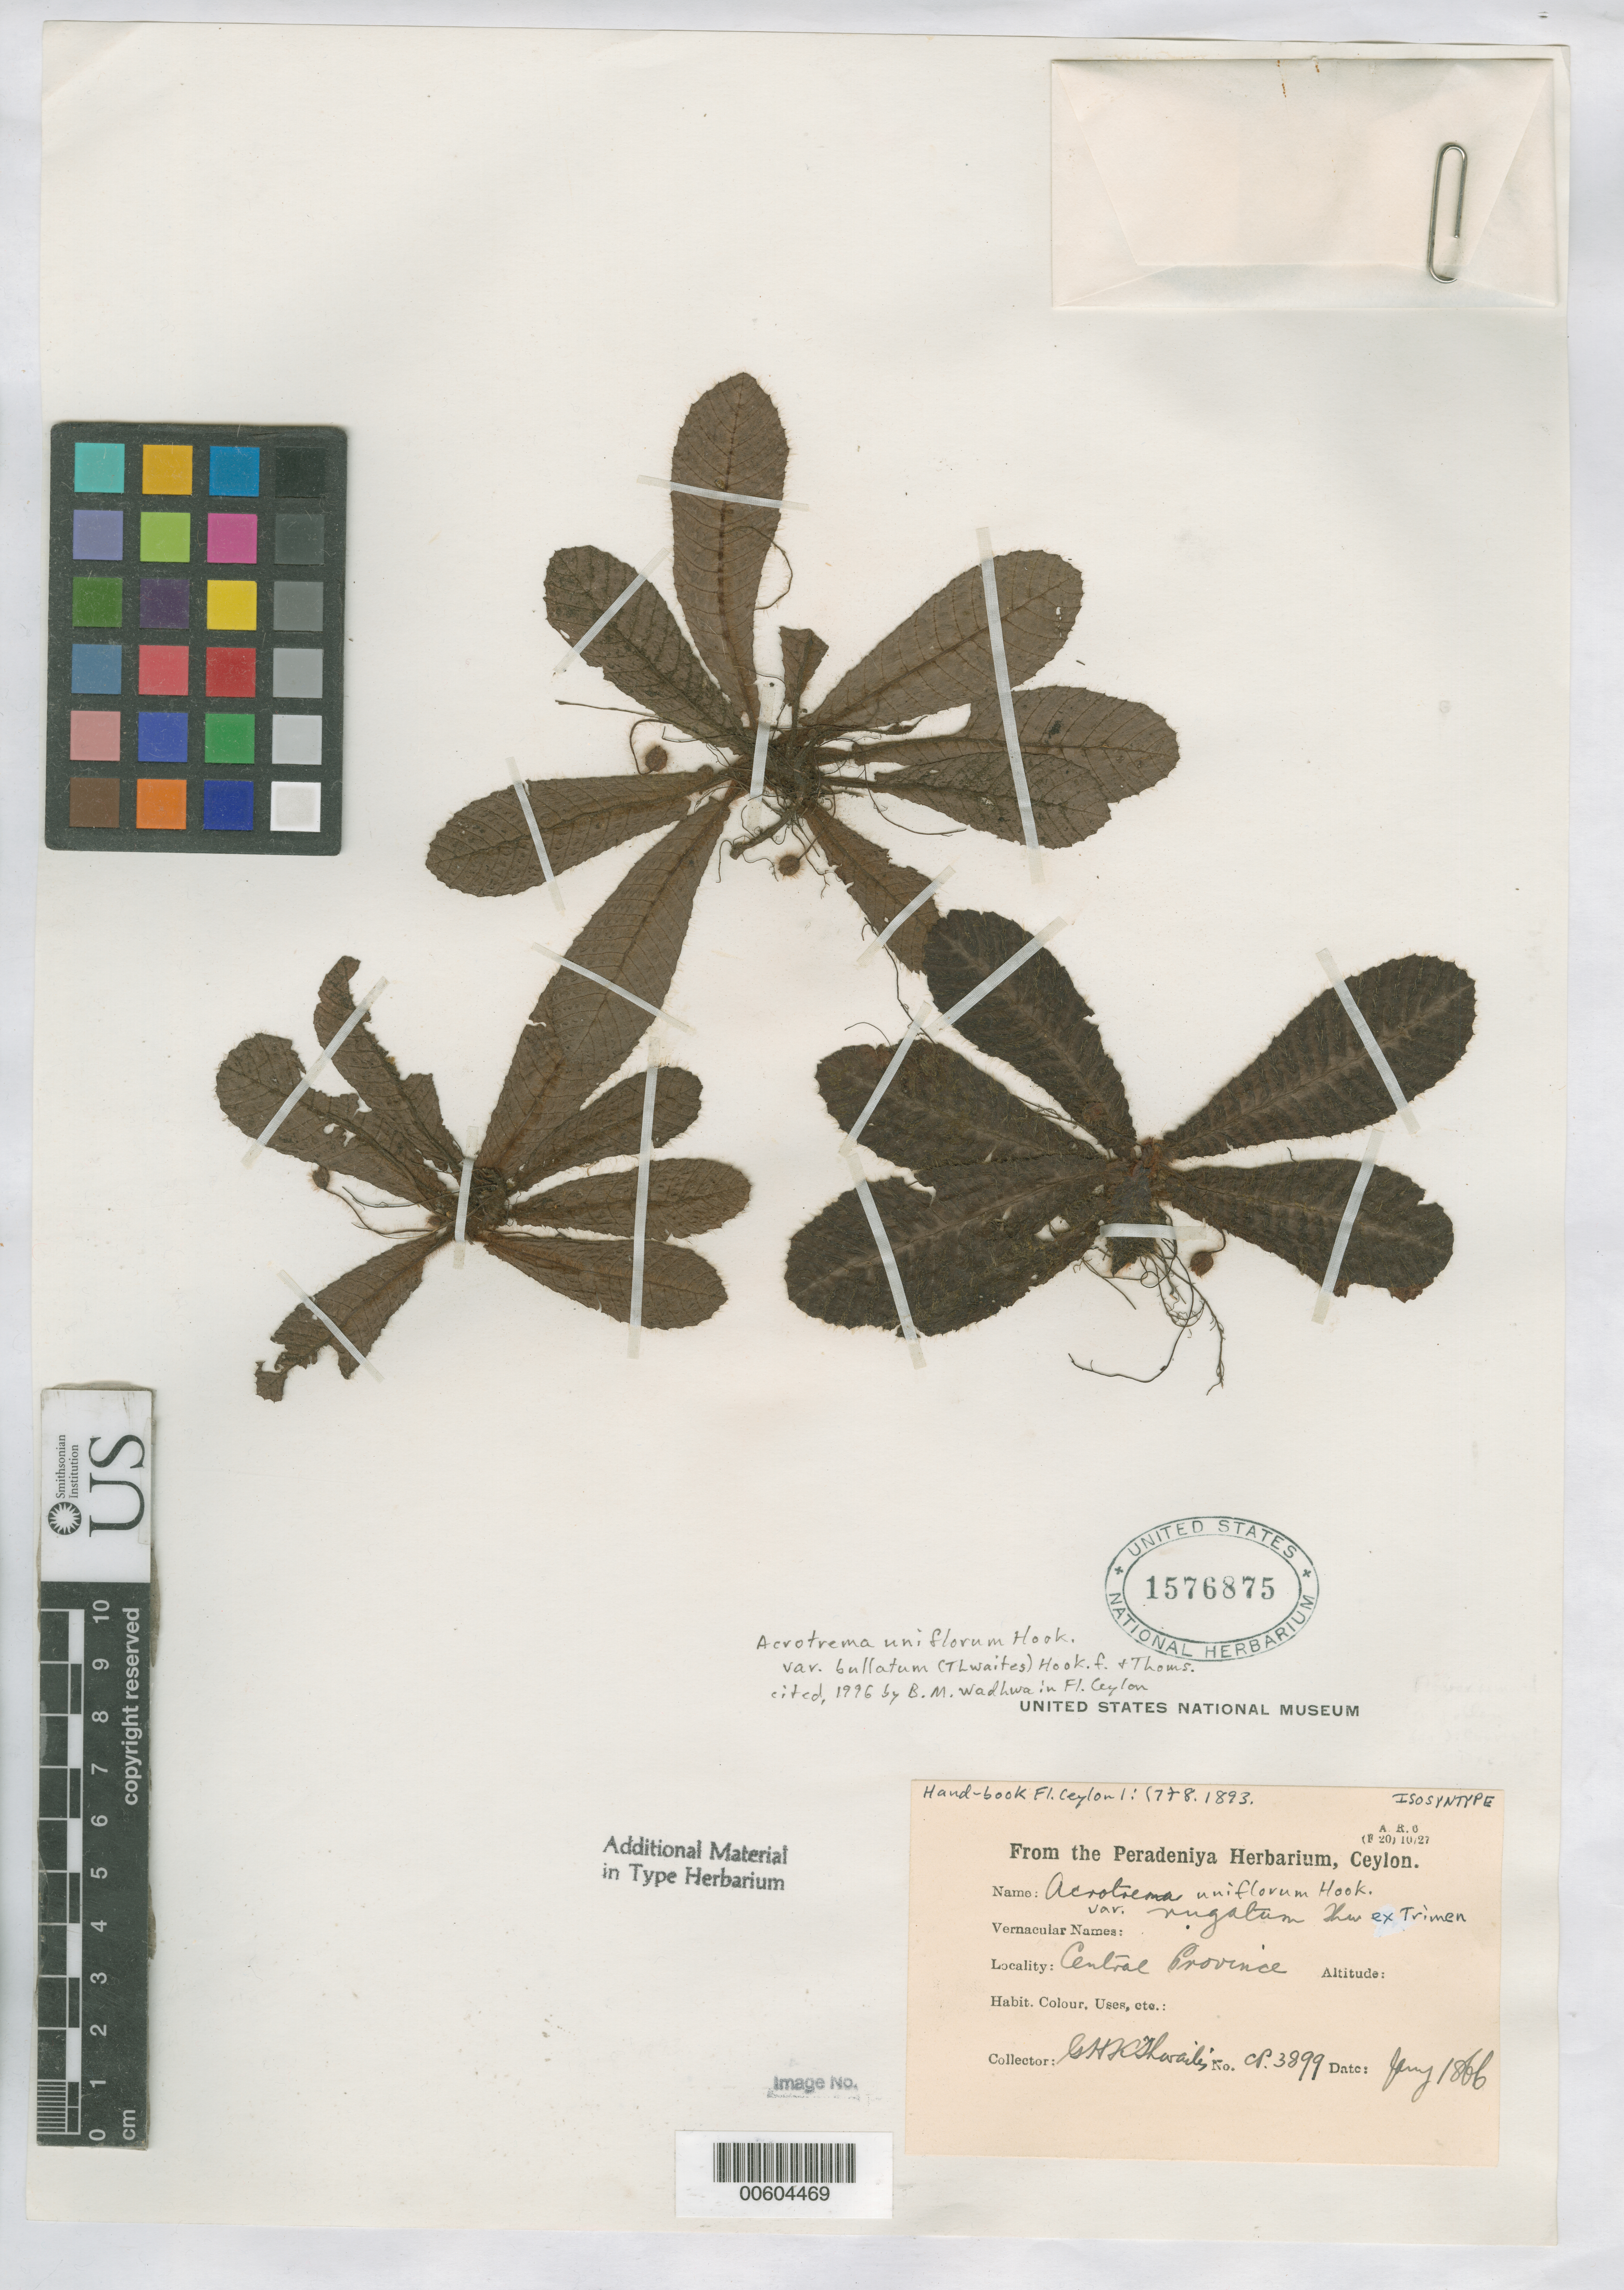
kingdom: Plantae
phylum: Tracheophyta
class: Magnoliopsida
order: Dilleniales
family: Dilleniaceae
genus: Acrotrema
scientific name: Acrotrema uniflorum var. rugatum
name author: Thwaites ex Trimen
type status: Isosyntype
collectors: G. H. K. Thwaites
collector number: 3899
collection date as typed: Jul 1866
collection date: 1866-07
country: Sri Lanka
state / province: Ceylon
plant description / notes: Cited by B. M. Wadhwa, 1996.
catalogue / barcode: US 1576875